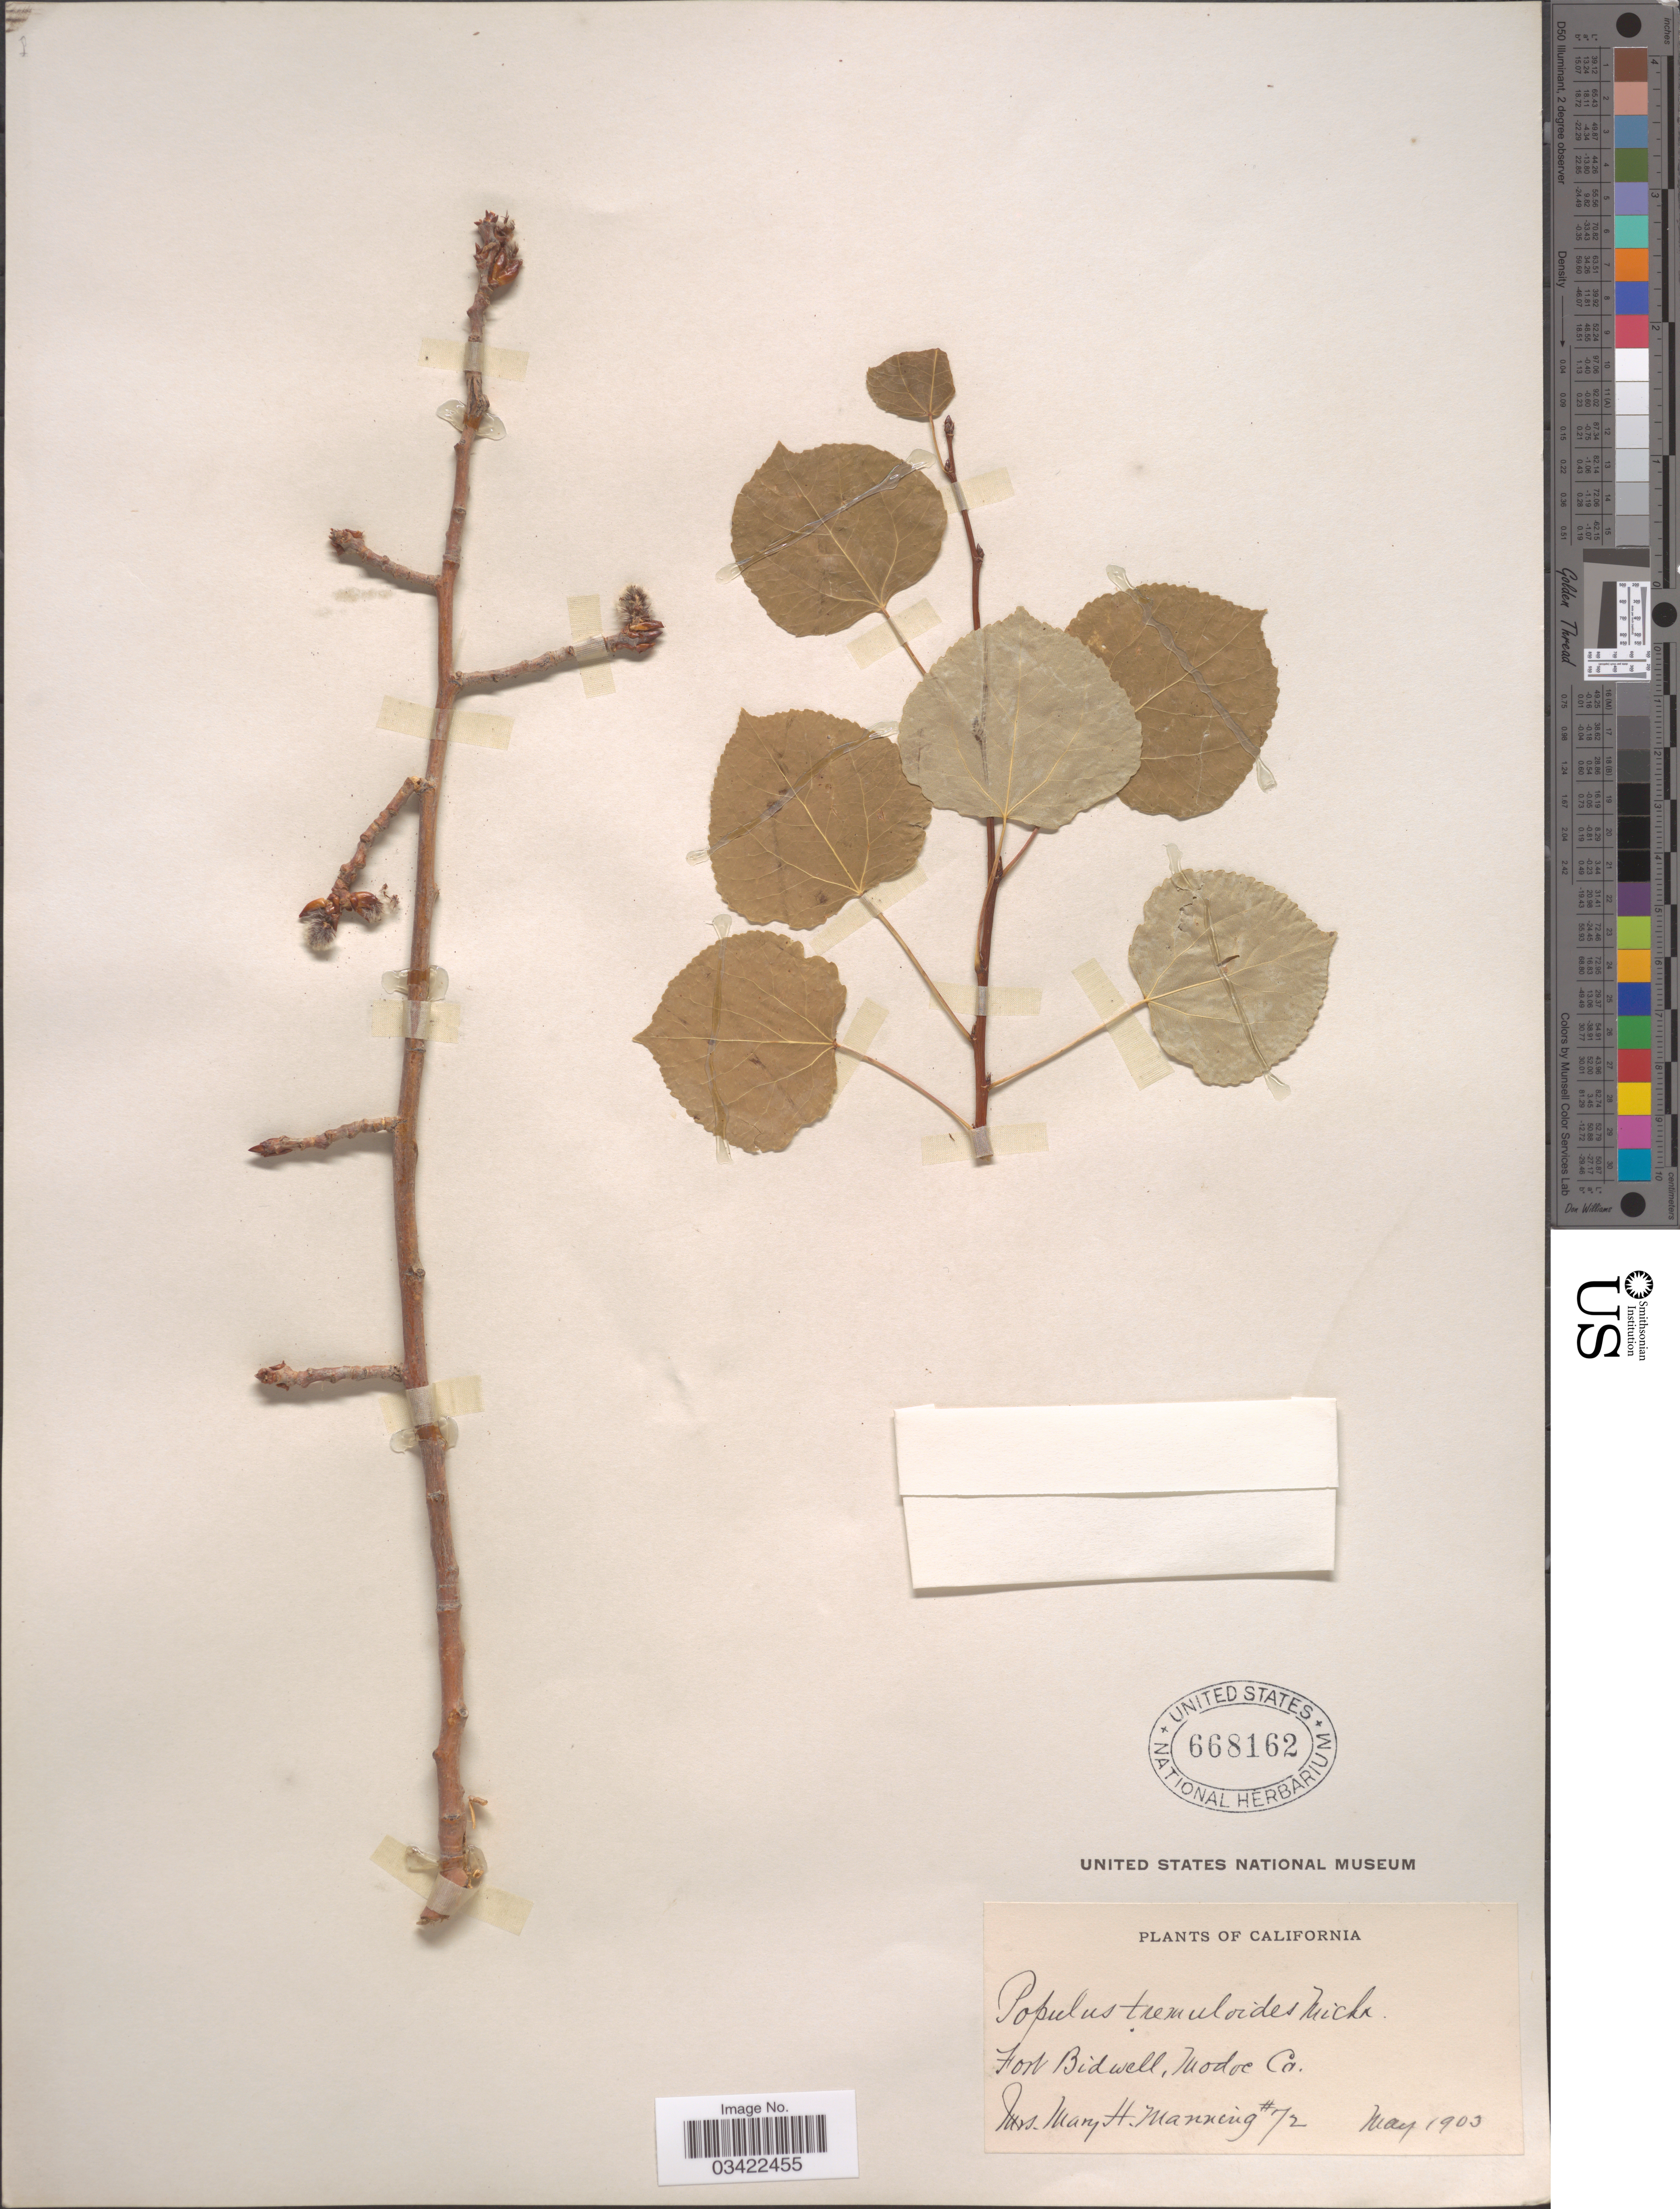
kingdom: Plantae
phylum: Tracheophyta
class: Magnoliopsida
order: Malpighiales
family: Salicaceae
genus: Populus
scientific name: Populus tremuloides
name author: Michx.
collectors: M. Manning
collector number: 72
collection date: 1903-05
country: United States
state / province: California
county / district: Modoc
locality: Fort Bidwell, Modoc Co.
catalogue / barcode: US 668162